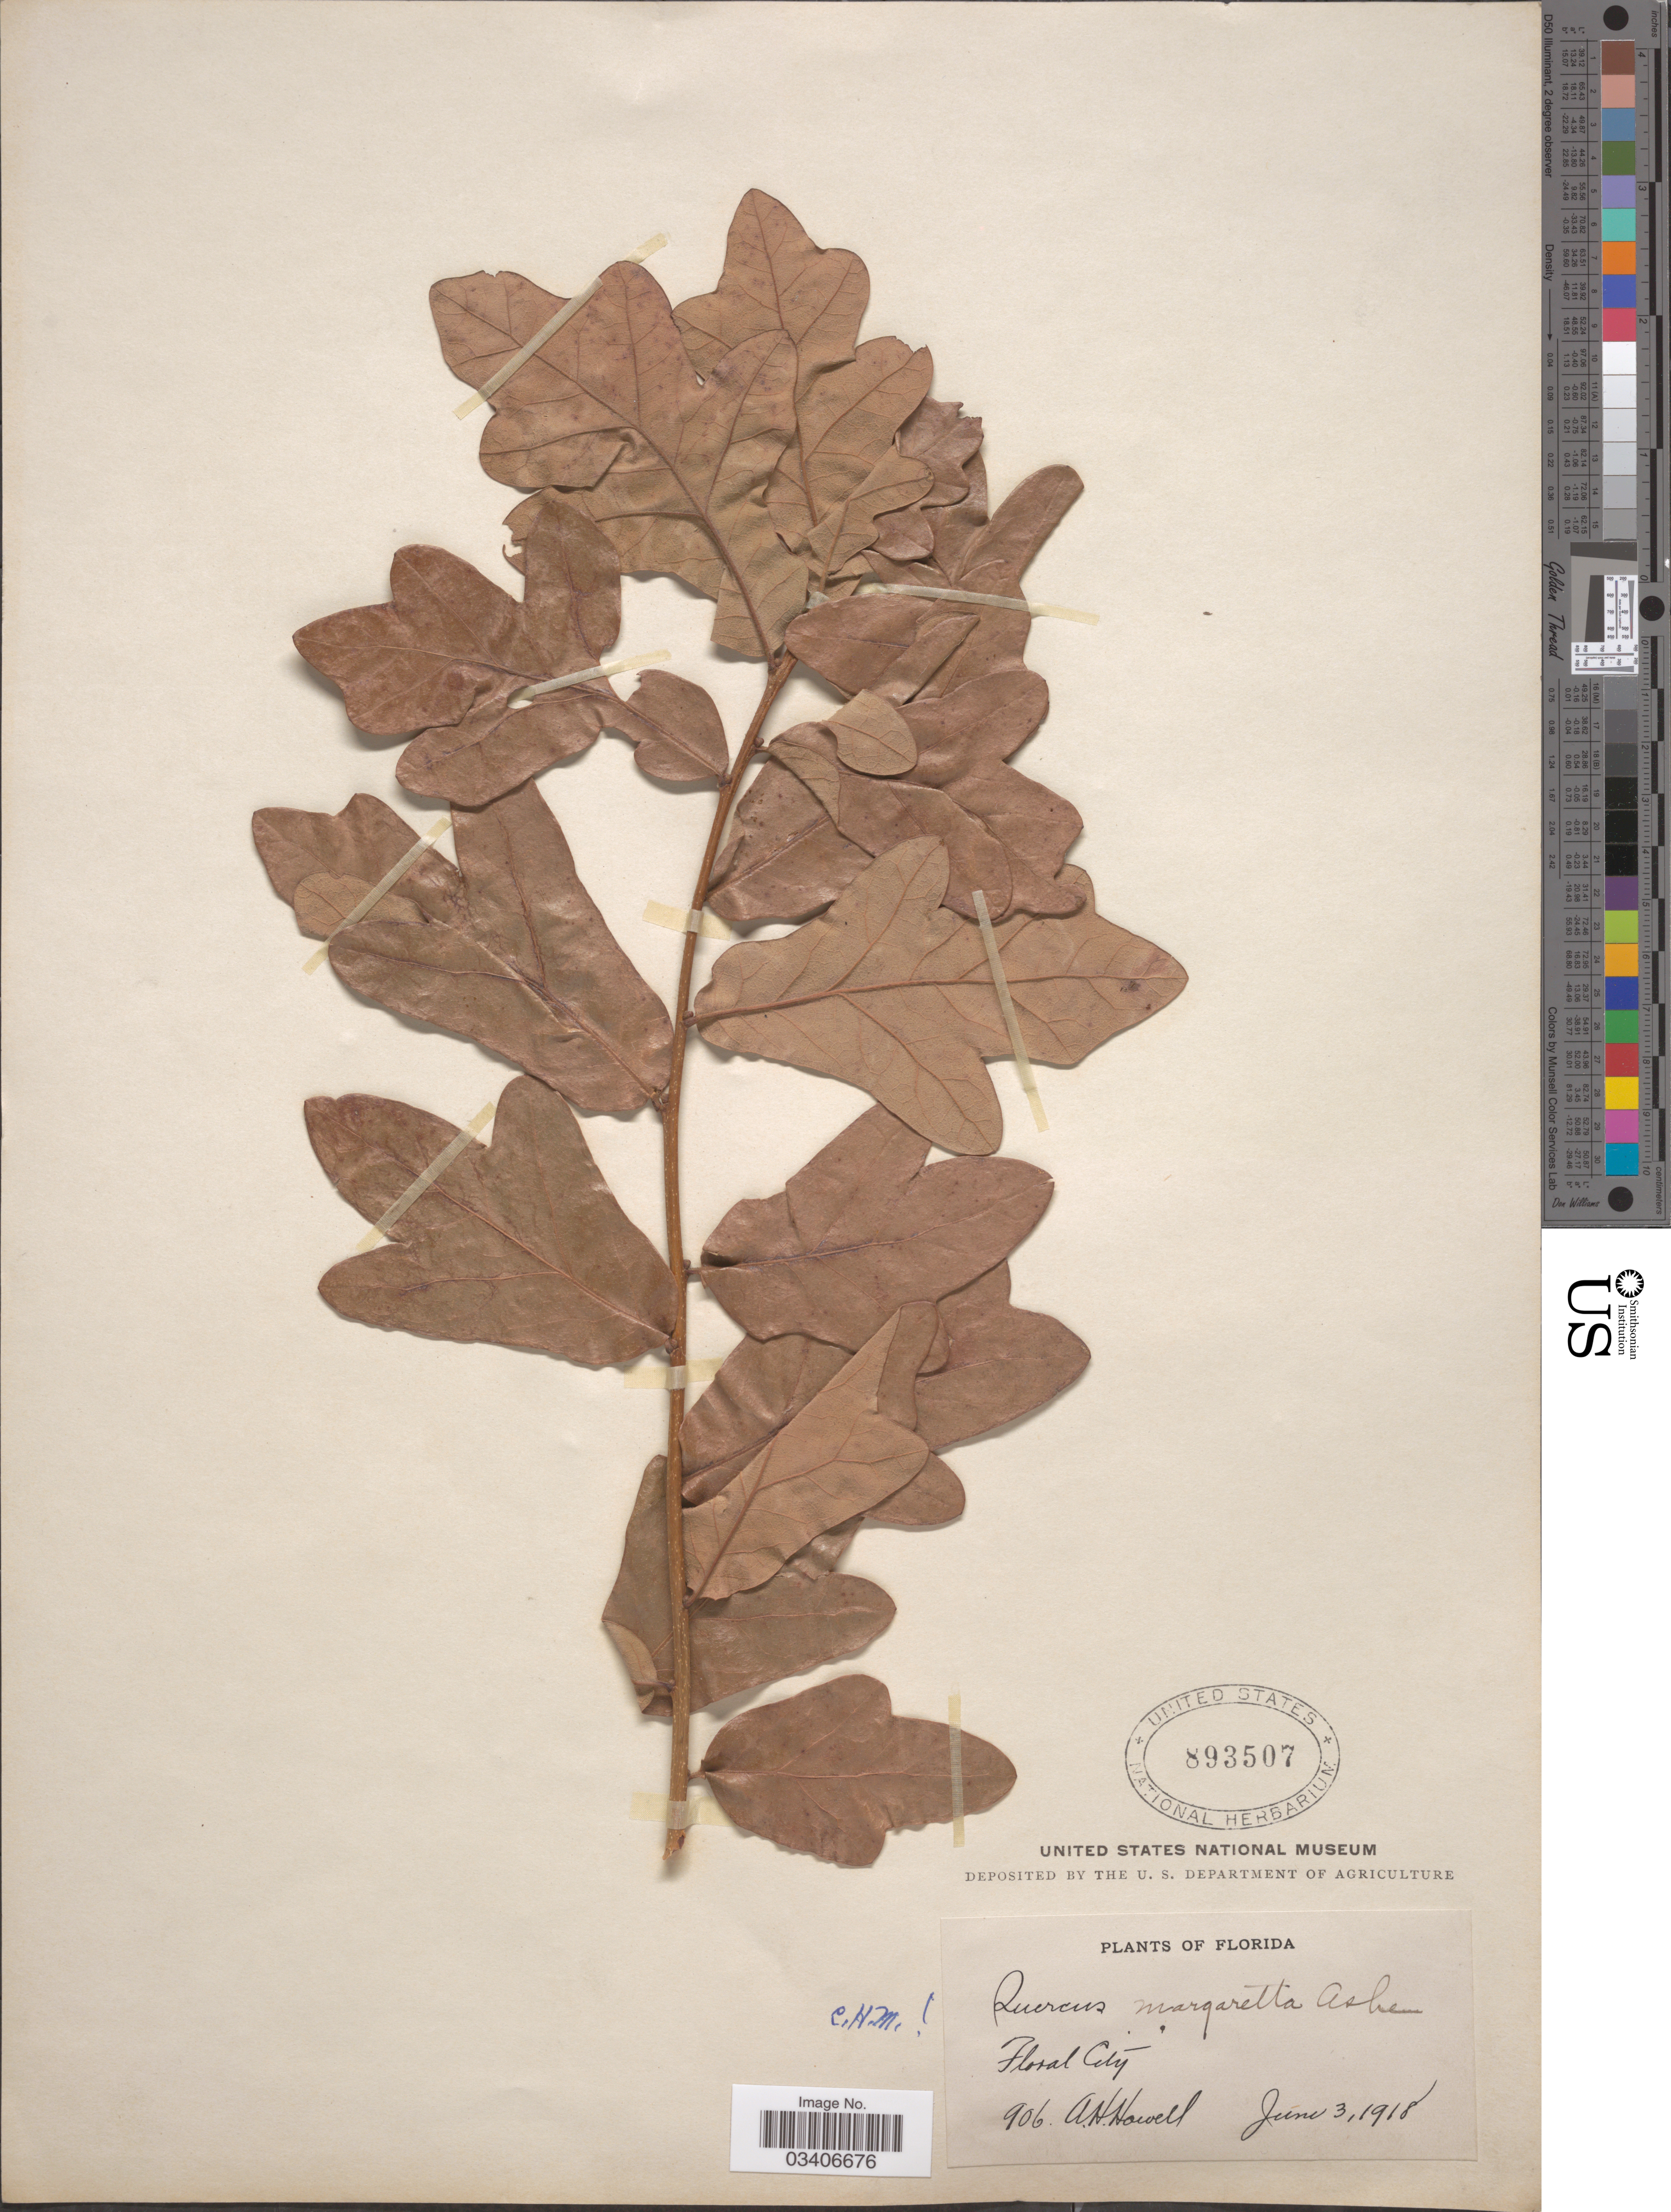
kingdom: Plantae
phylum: Tracheophyta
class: Magnoliopsida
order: Fagales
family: Fagaceae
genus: Quercus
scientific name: Quercus margarettae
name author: Ashe ex Small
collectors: A. Howell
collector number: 906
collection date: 1918-06-03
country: United States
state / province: Florida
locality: Floral City.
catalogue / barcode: US 893507